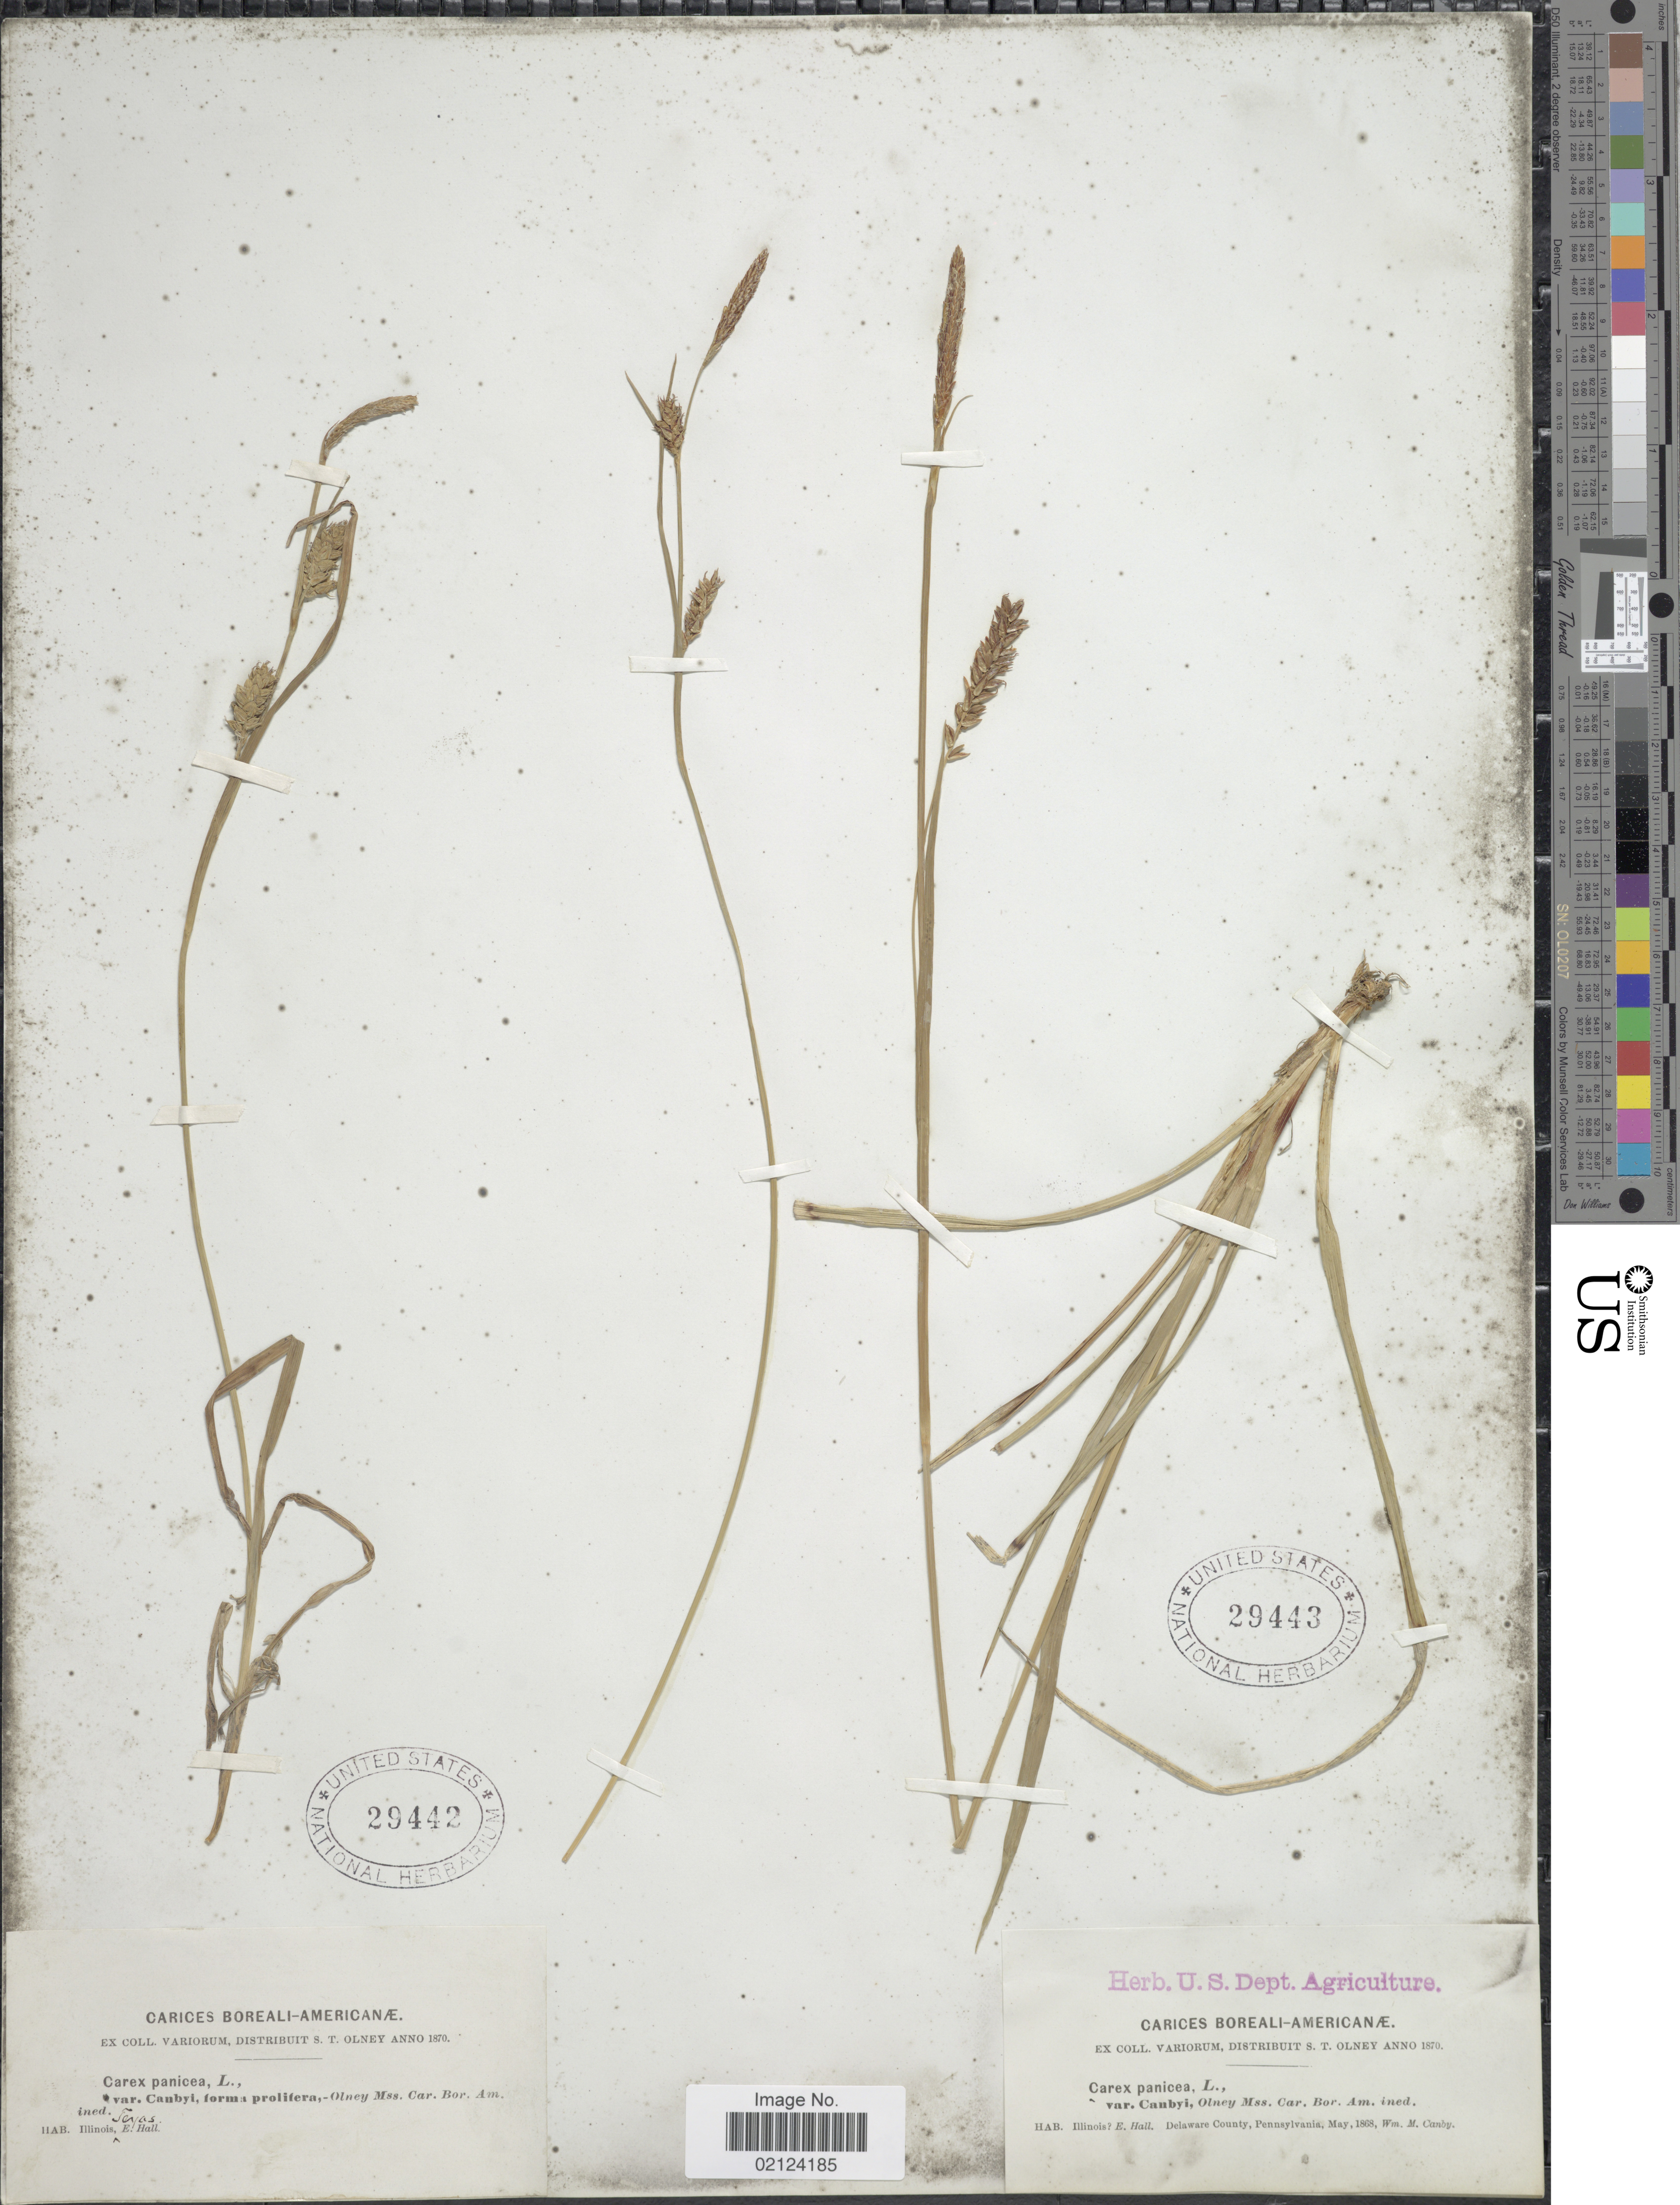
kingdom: Plantae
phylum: Tracheophyta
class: Liliopsida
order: Poales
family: Cyperaceae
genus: Carex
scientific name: Carex meadii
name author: Dewey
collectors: E. Hall & W. M. Canby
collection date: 1868-05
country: United States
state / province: Pennsylvania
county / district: Delaware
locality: Illinois. Delaware County, Pennsylvania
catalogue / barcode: US 29443-2